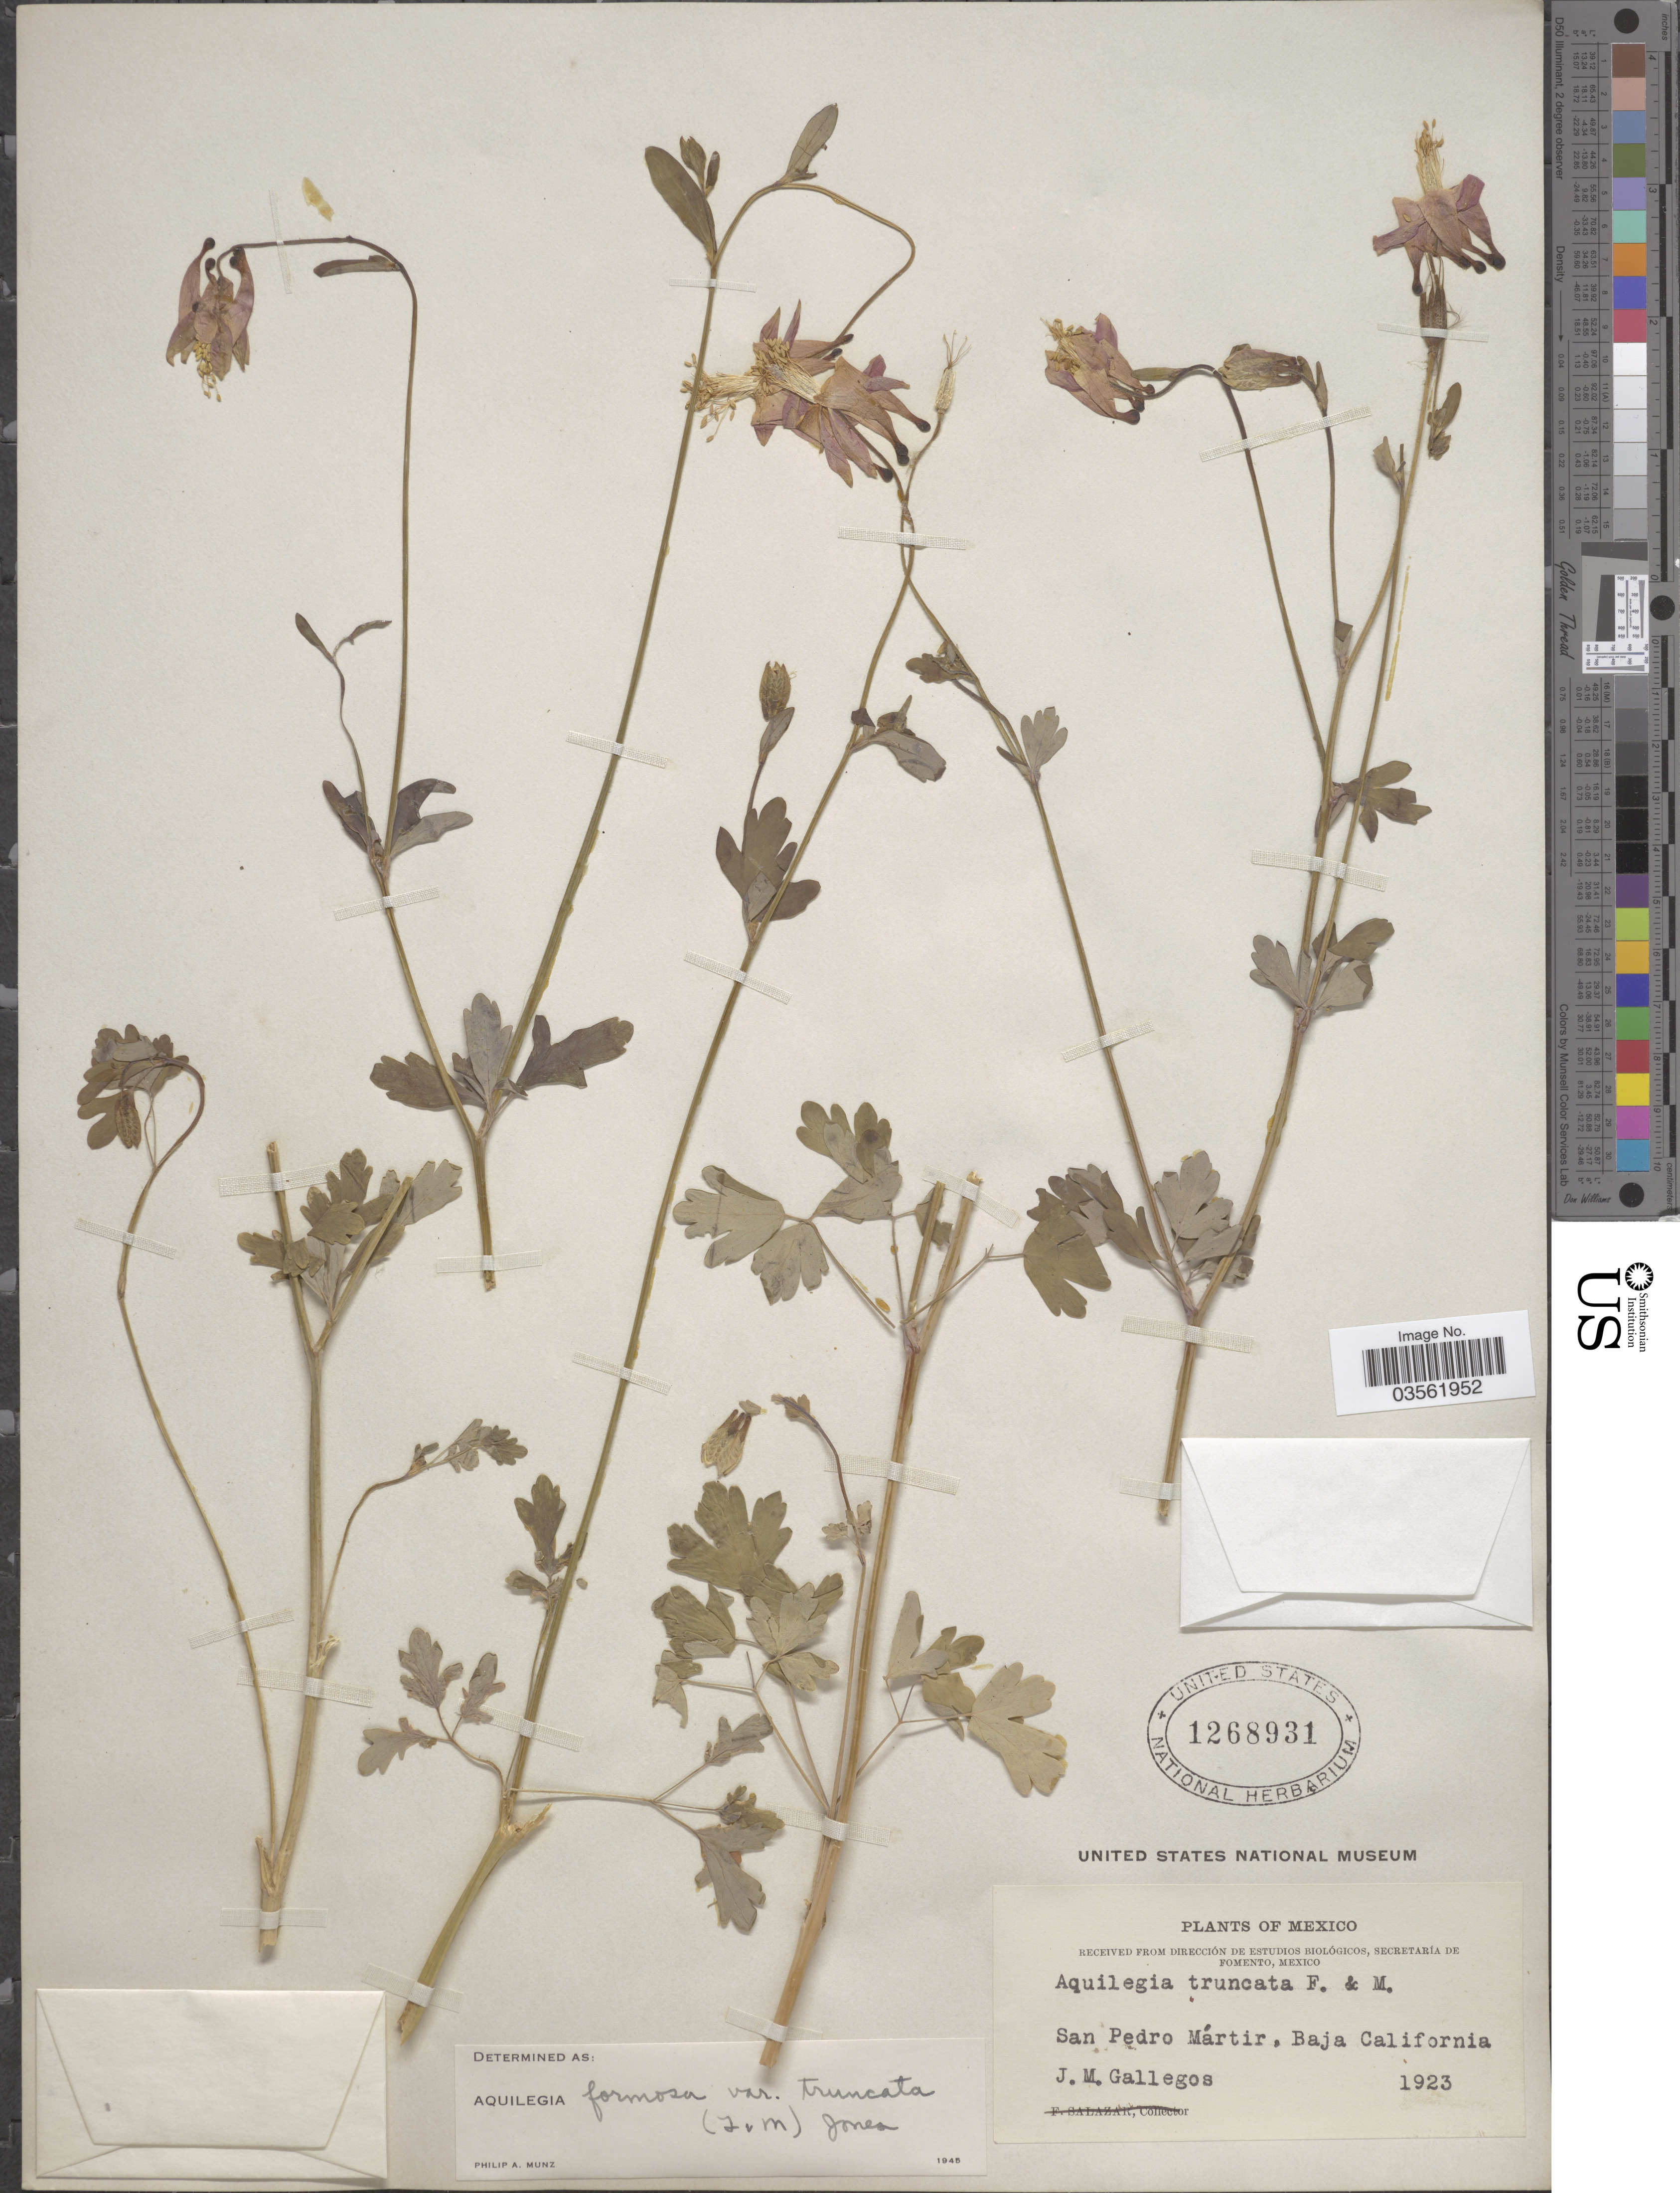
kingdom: Plantae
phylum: Tracheophyta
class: Magnoliopsida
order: Ranunculales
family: Ranunculaceae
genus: Aquilegia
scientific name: Aquilegia formosa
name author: Fisch. ex DC.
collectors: J. Gallegos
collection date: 1923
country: Mexico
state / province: Sonora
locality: San Pedro Mártir.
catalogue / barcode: US 1268931